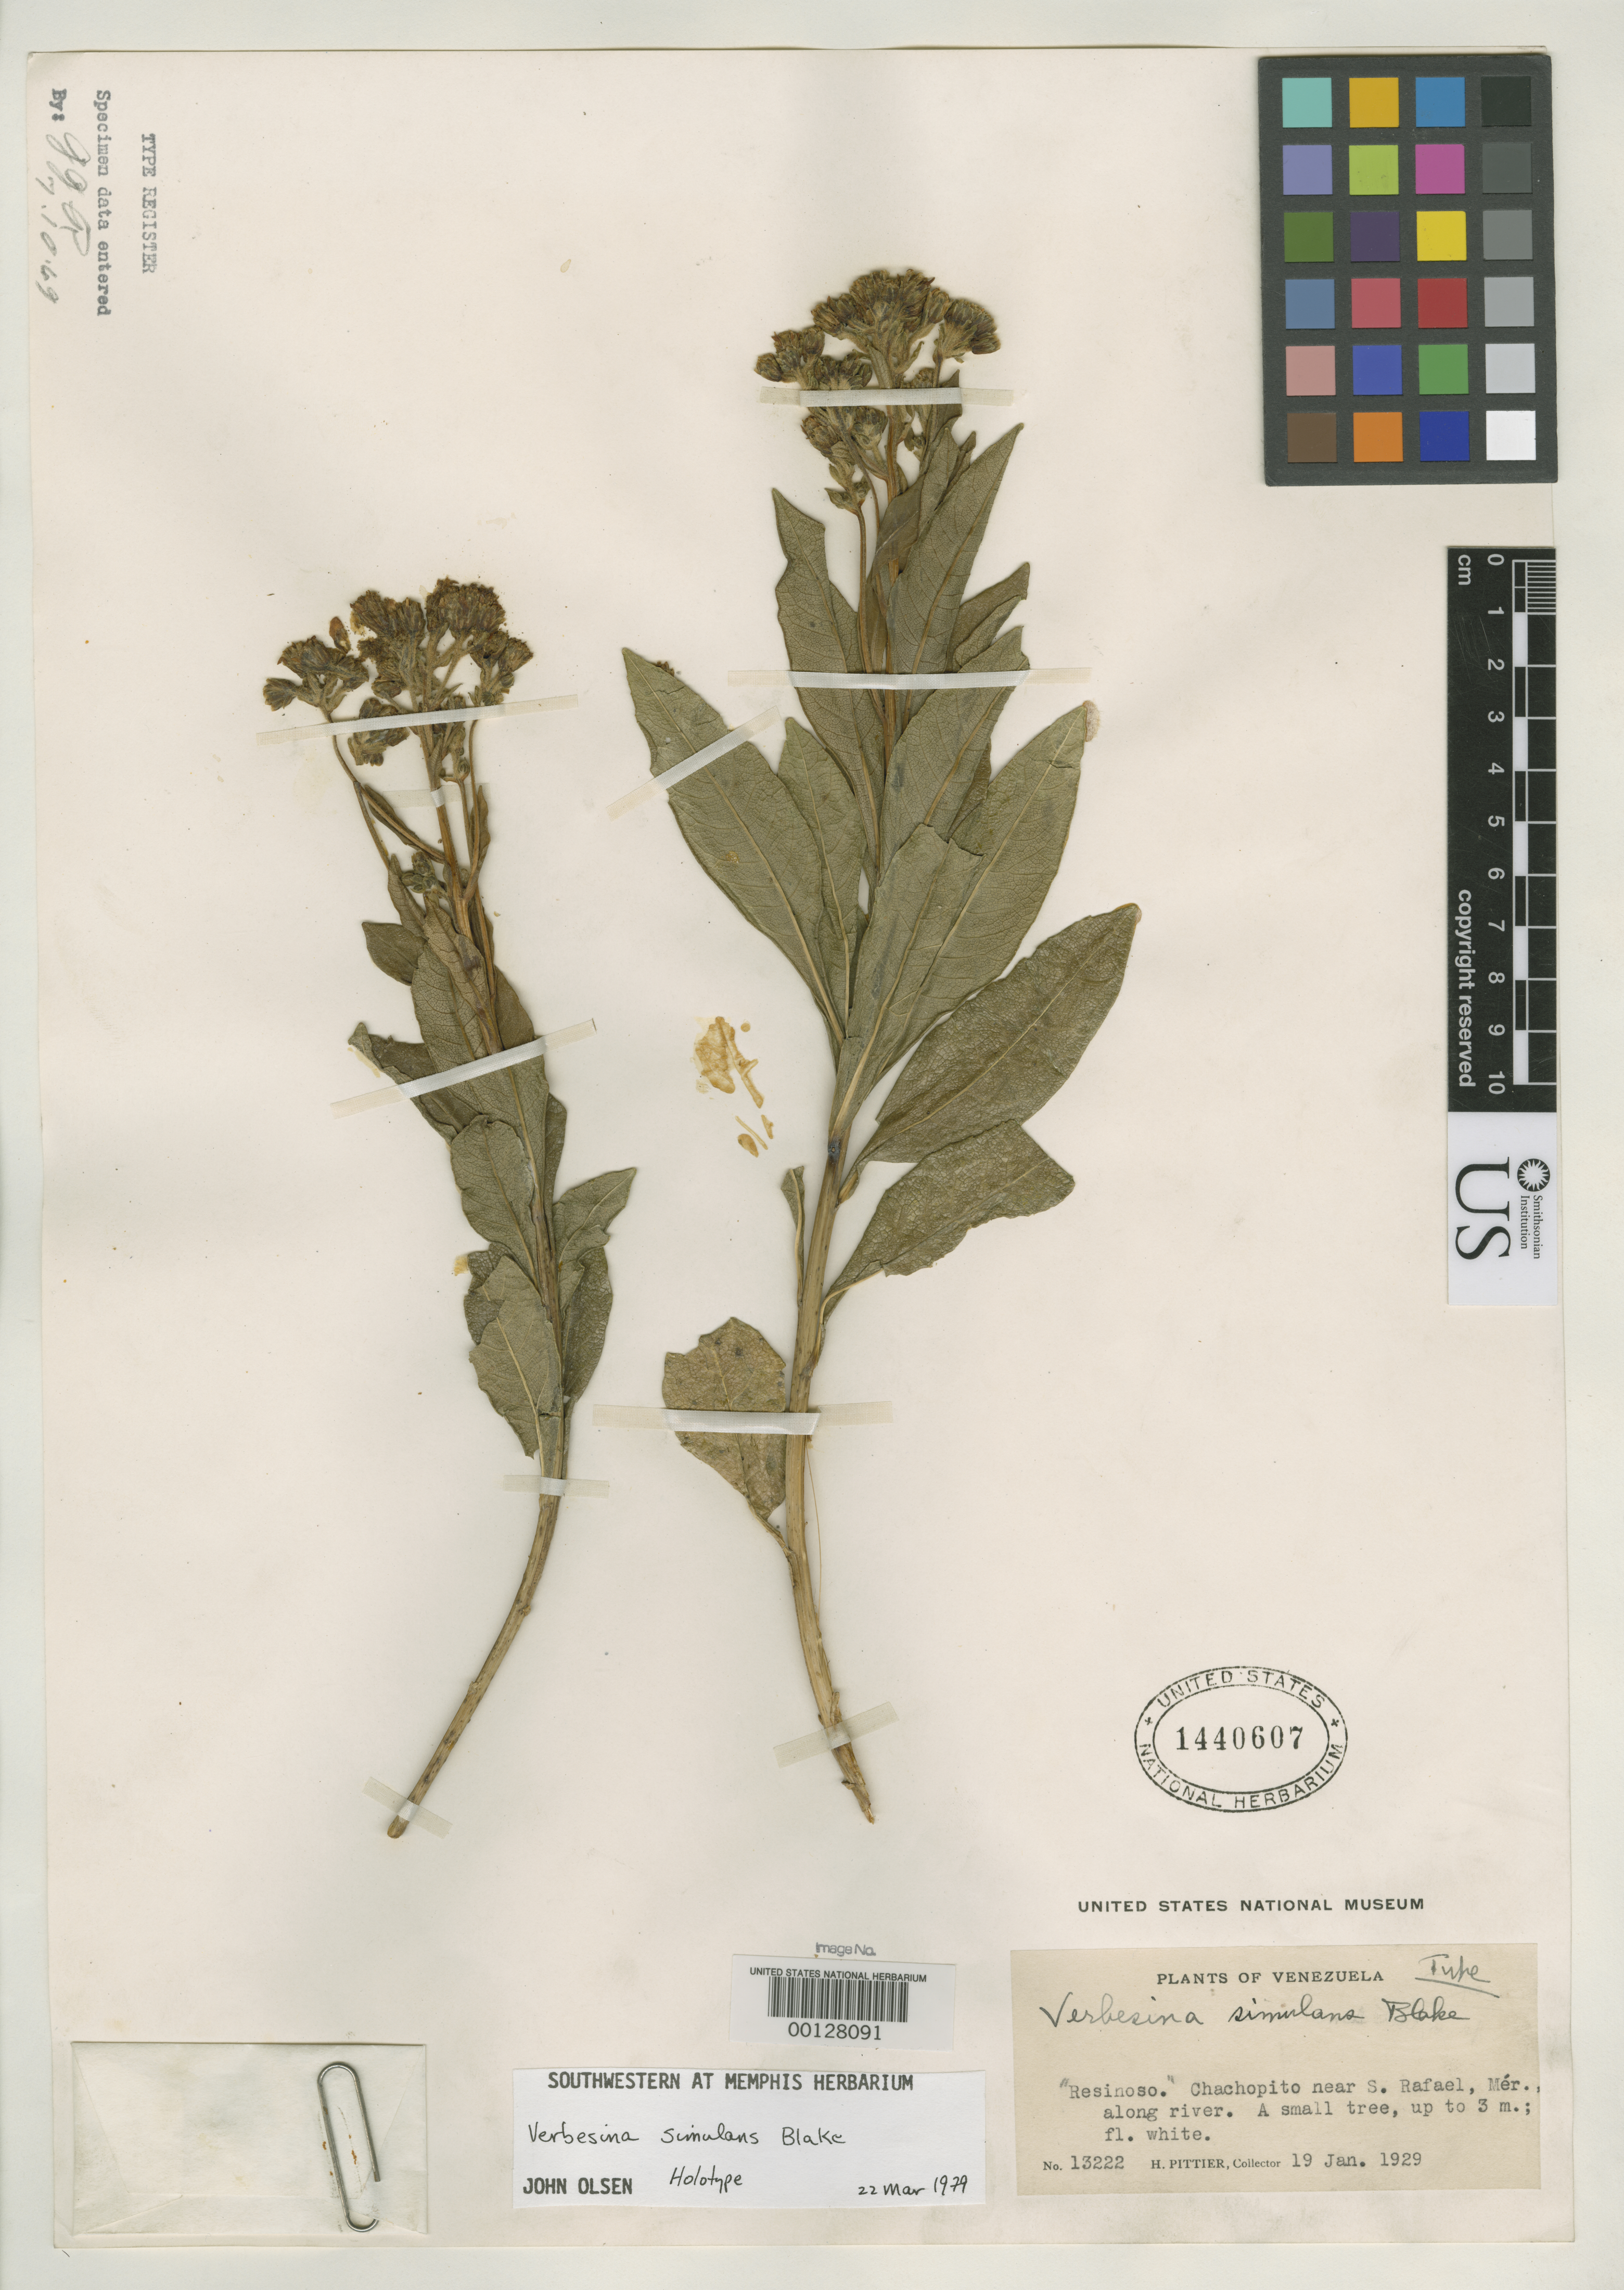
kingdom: Plantae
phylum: Tracheophyta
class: Magnoliopsida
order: Asterales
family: Asteraceae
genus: Verbesina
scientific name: Verbesina simulans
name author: S.F. Blake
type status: Holotype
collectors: H. F. Pittier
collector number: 13222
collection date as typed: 19 Jan 1929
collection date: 1929-01-19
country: Venezuela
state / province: Mérida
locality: Chachopito.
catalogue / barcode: US 1440607